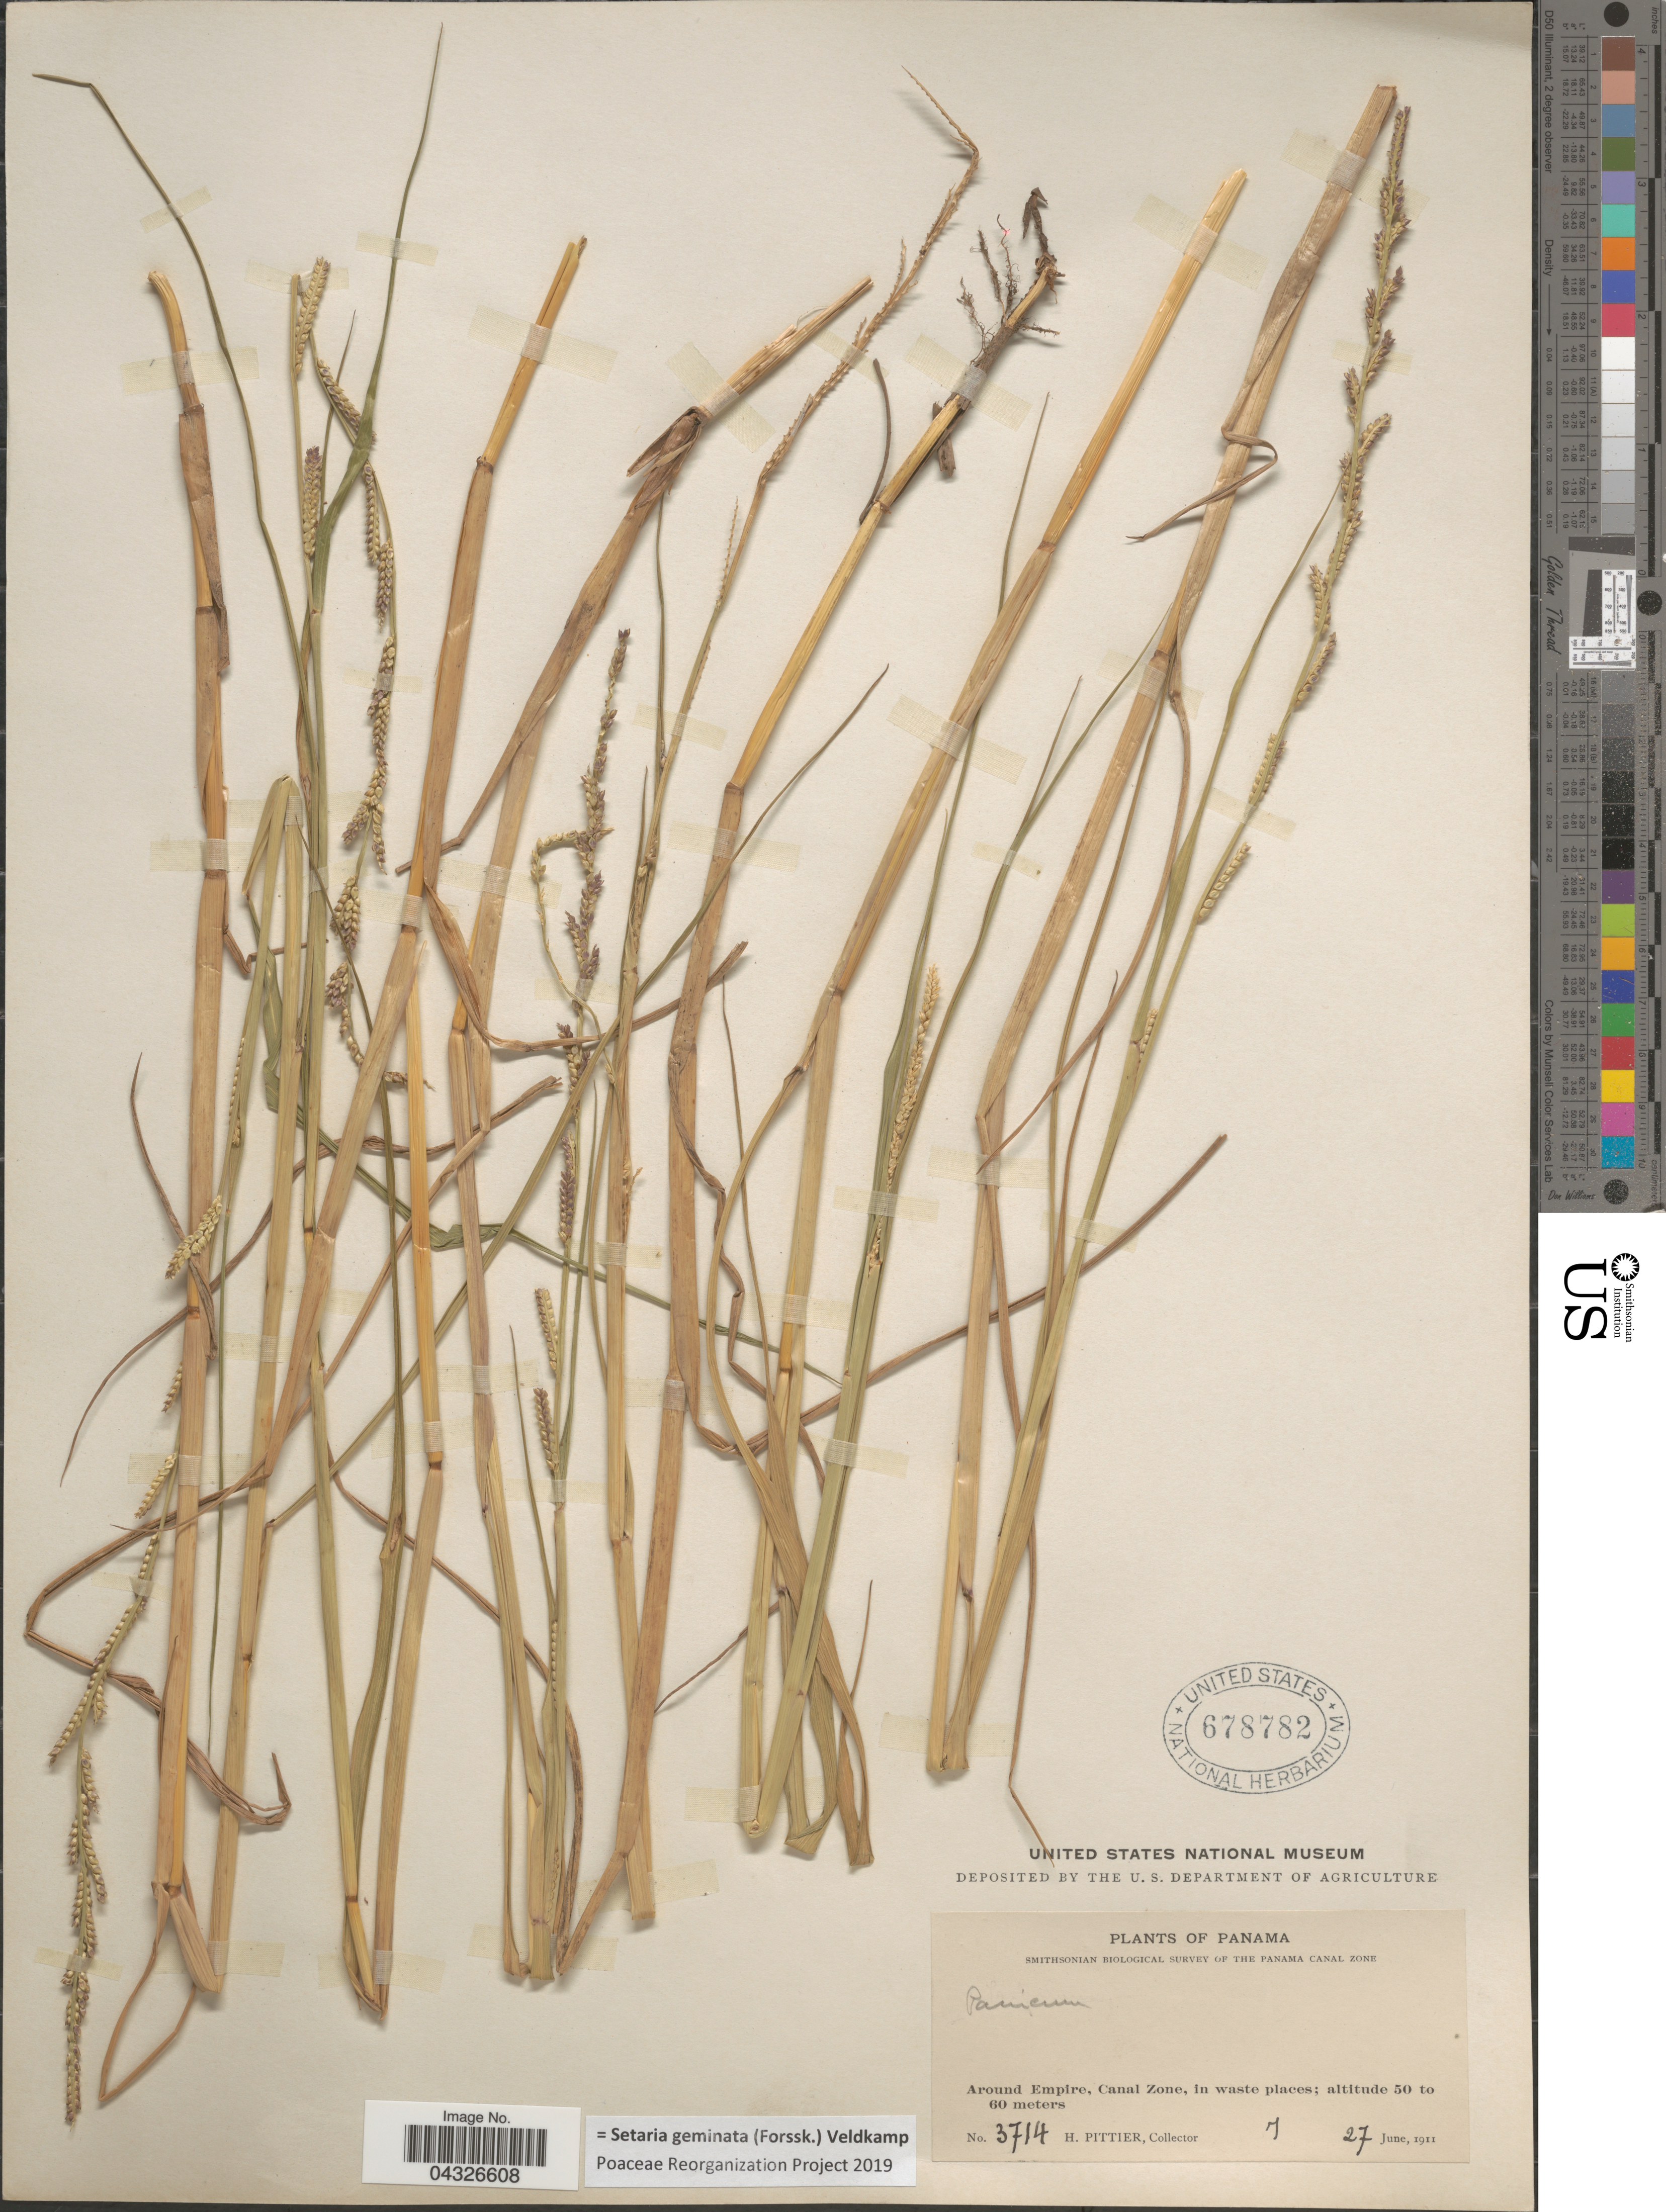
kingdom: Plantae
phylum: Tracheophyta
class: Liliopsida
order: Poales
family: Poaceae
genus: Setaria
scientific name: Setaria geminata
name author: (Forssk.) Veldkamp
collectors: H. F. Pittier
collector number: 3714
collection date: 1911-06-27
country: Panama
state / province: Colón / Panamá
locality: Smithsonian Biological Survey of the Panama Canal Zone. Around Empire, Canal Zone, in waste places.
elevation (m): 50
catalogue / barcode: US 678782